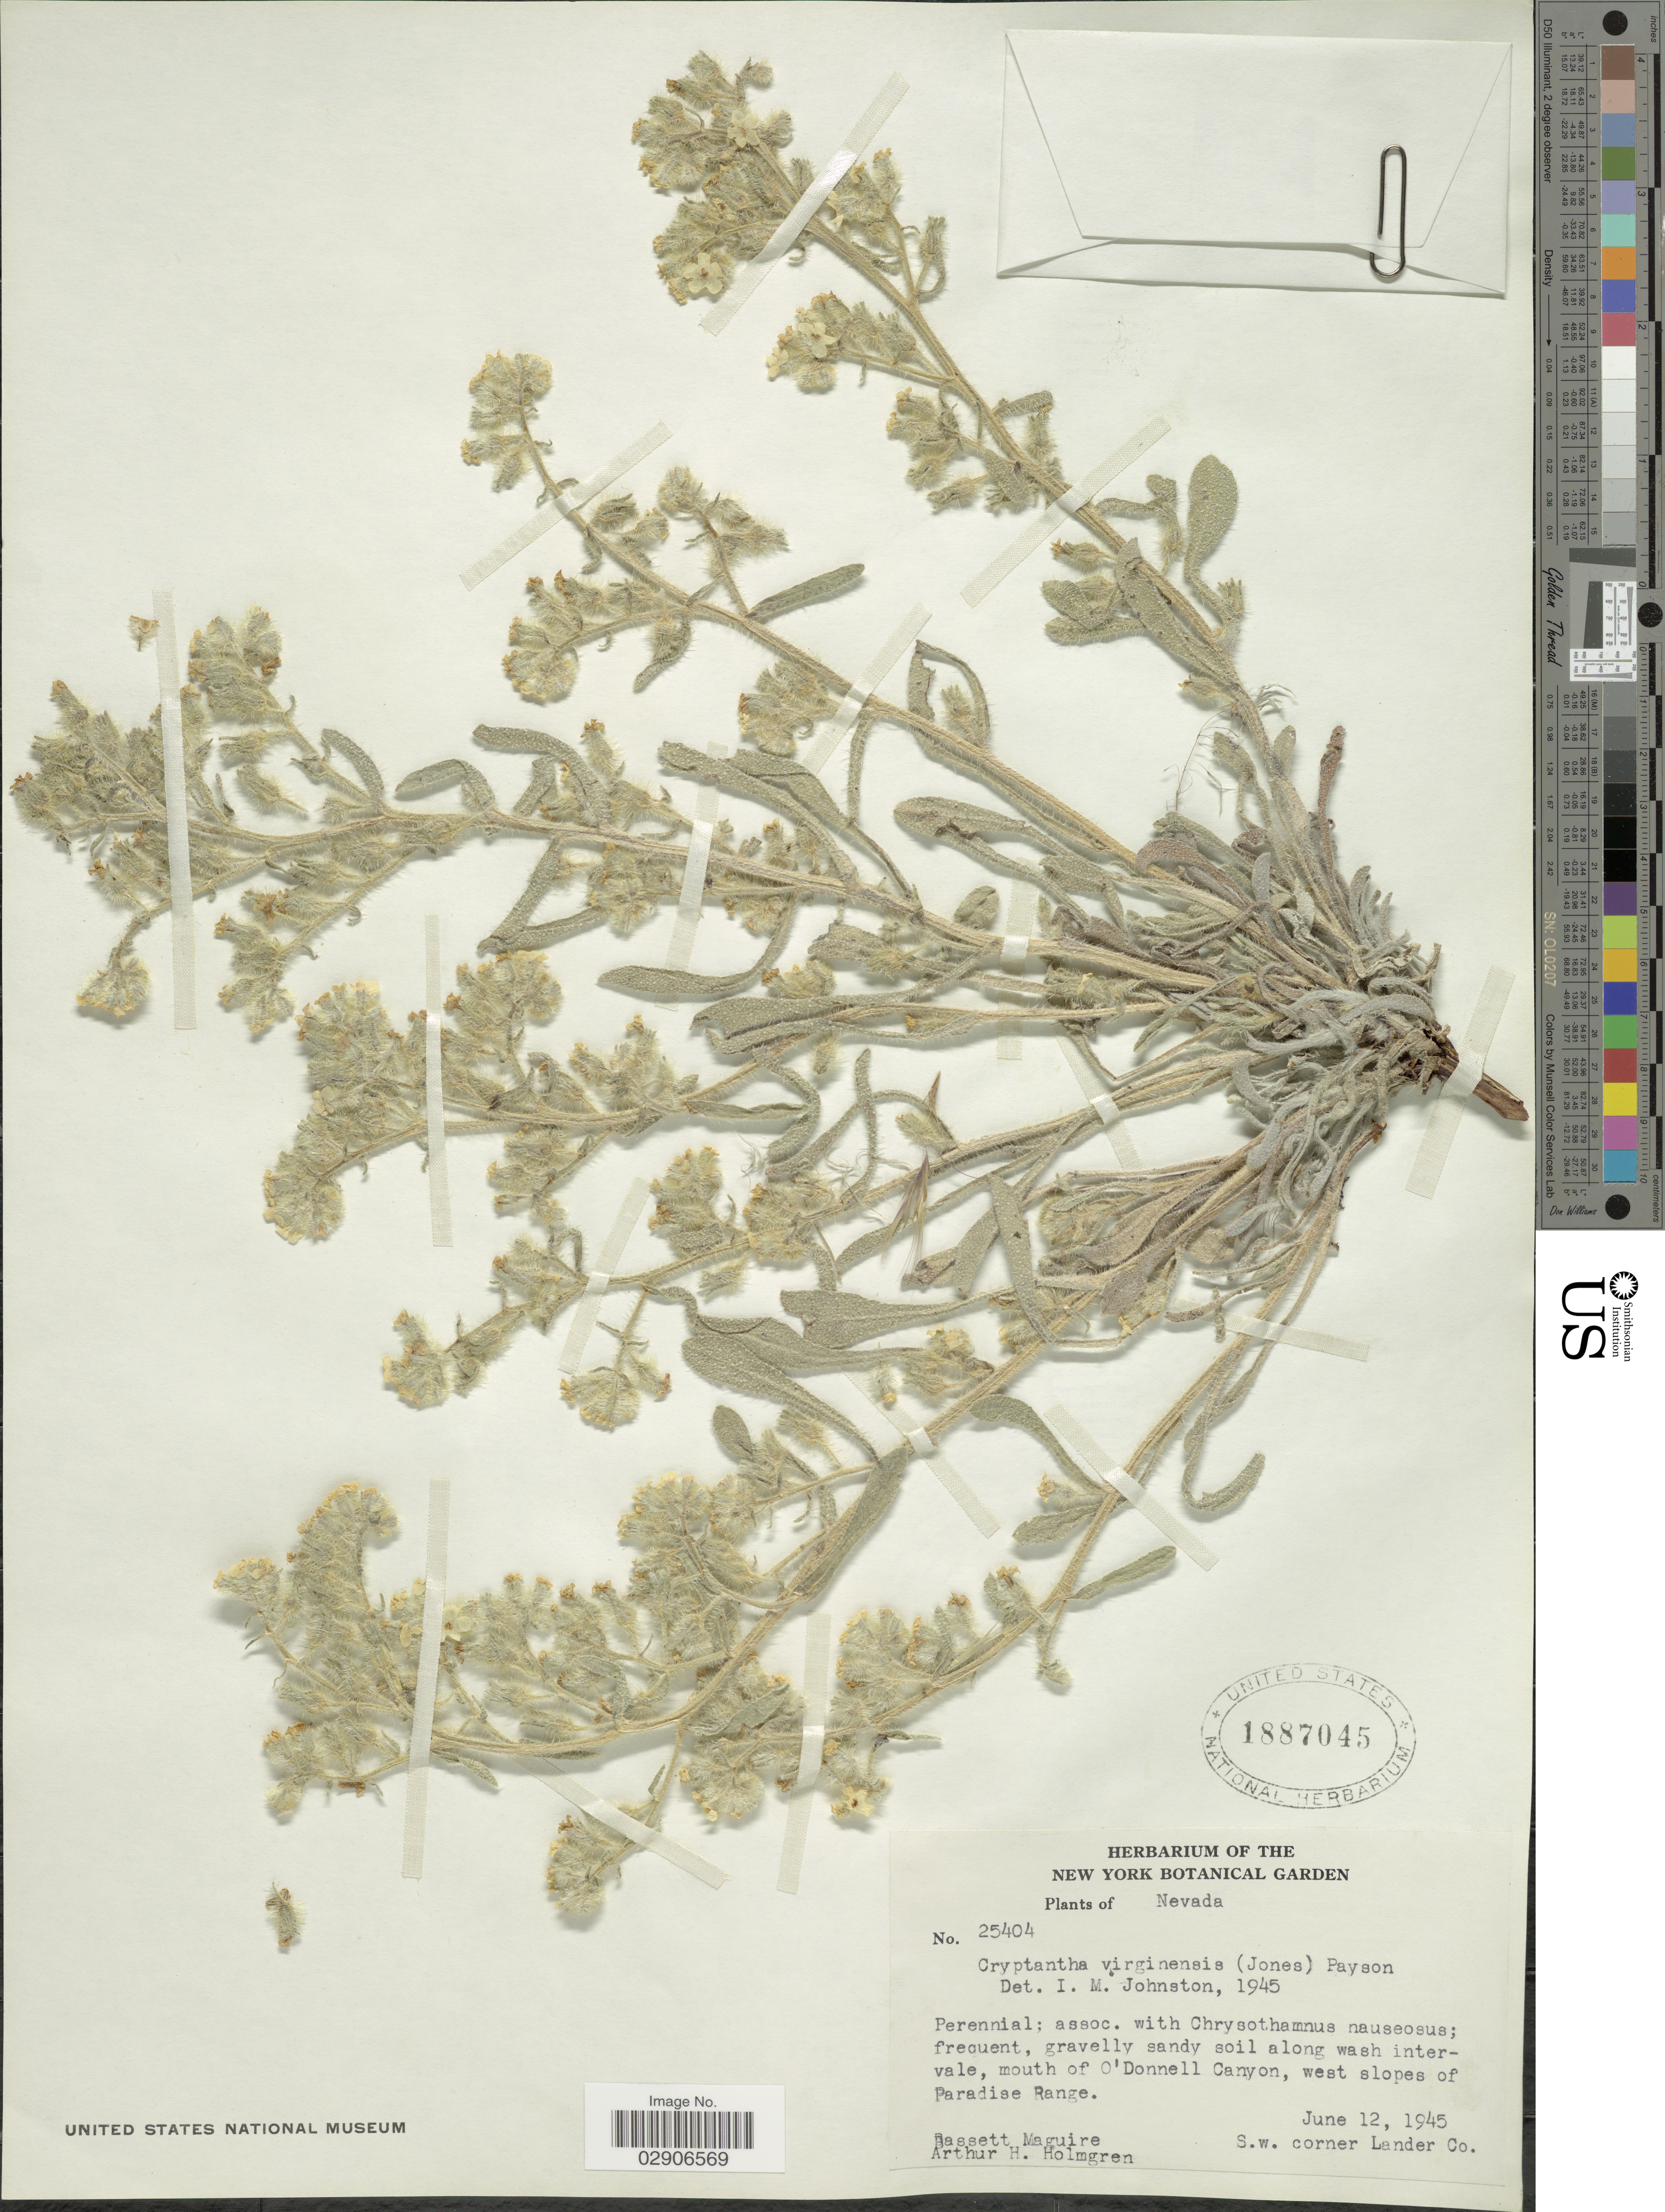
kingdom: Plantae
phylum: Tracheophyta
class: Magnoliopsida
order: Boraginales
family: Boraginaceae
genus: Oreocarya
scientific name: Oreocarya virginensis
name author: (M.E. Jones) J.F. Macbr.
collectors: B. Maguire & A. H. Holmgren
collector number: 25404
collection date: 1945-06-12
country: United States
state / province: Nevada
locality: Along wash intervale, mouth of O'Donnell Canyon, west slopes of Paradise Range. S.w. corner Lander Co.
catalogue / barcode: US 1887045